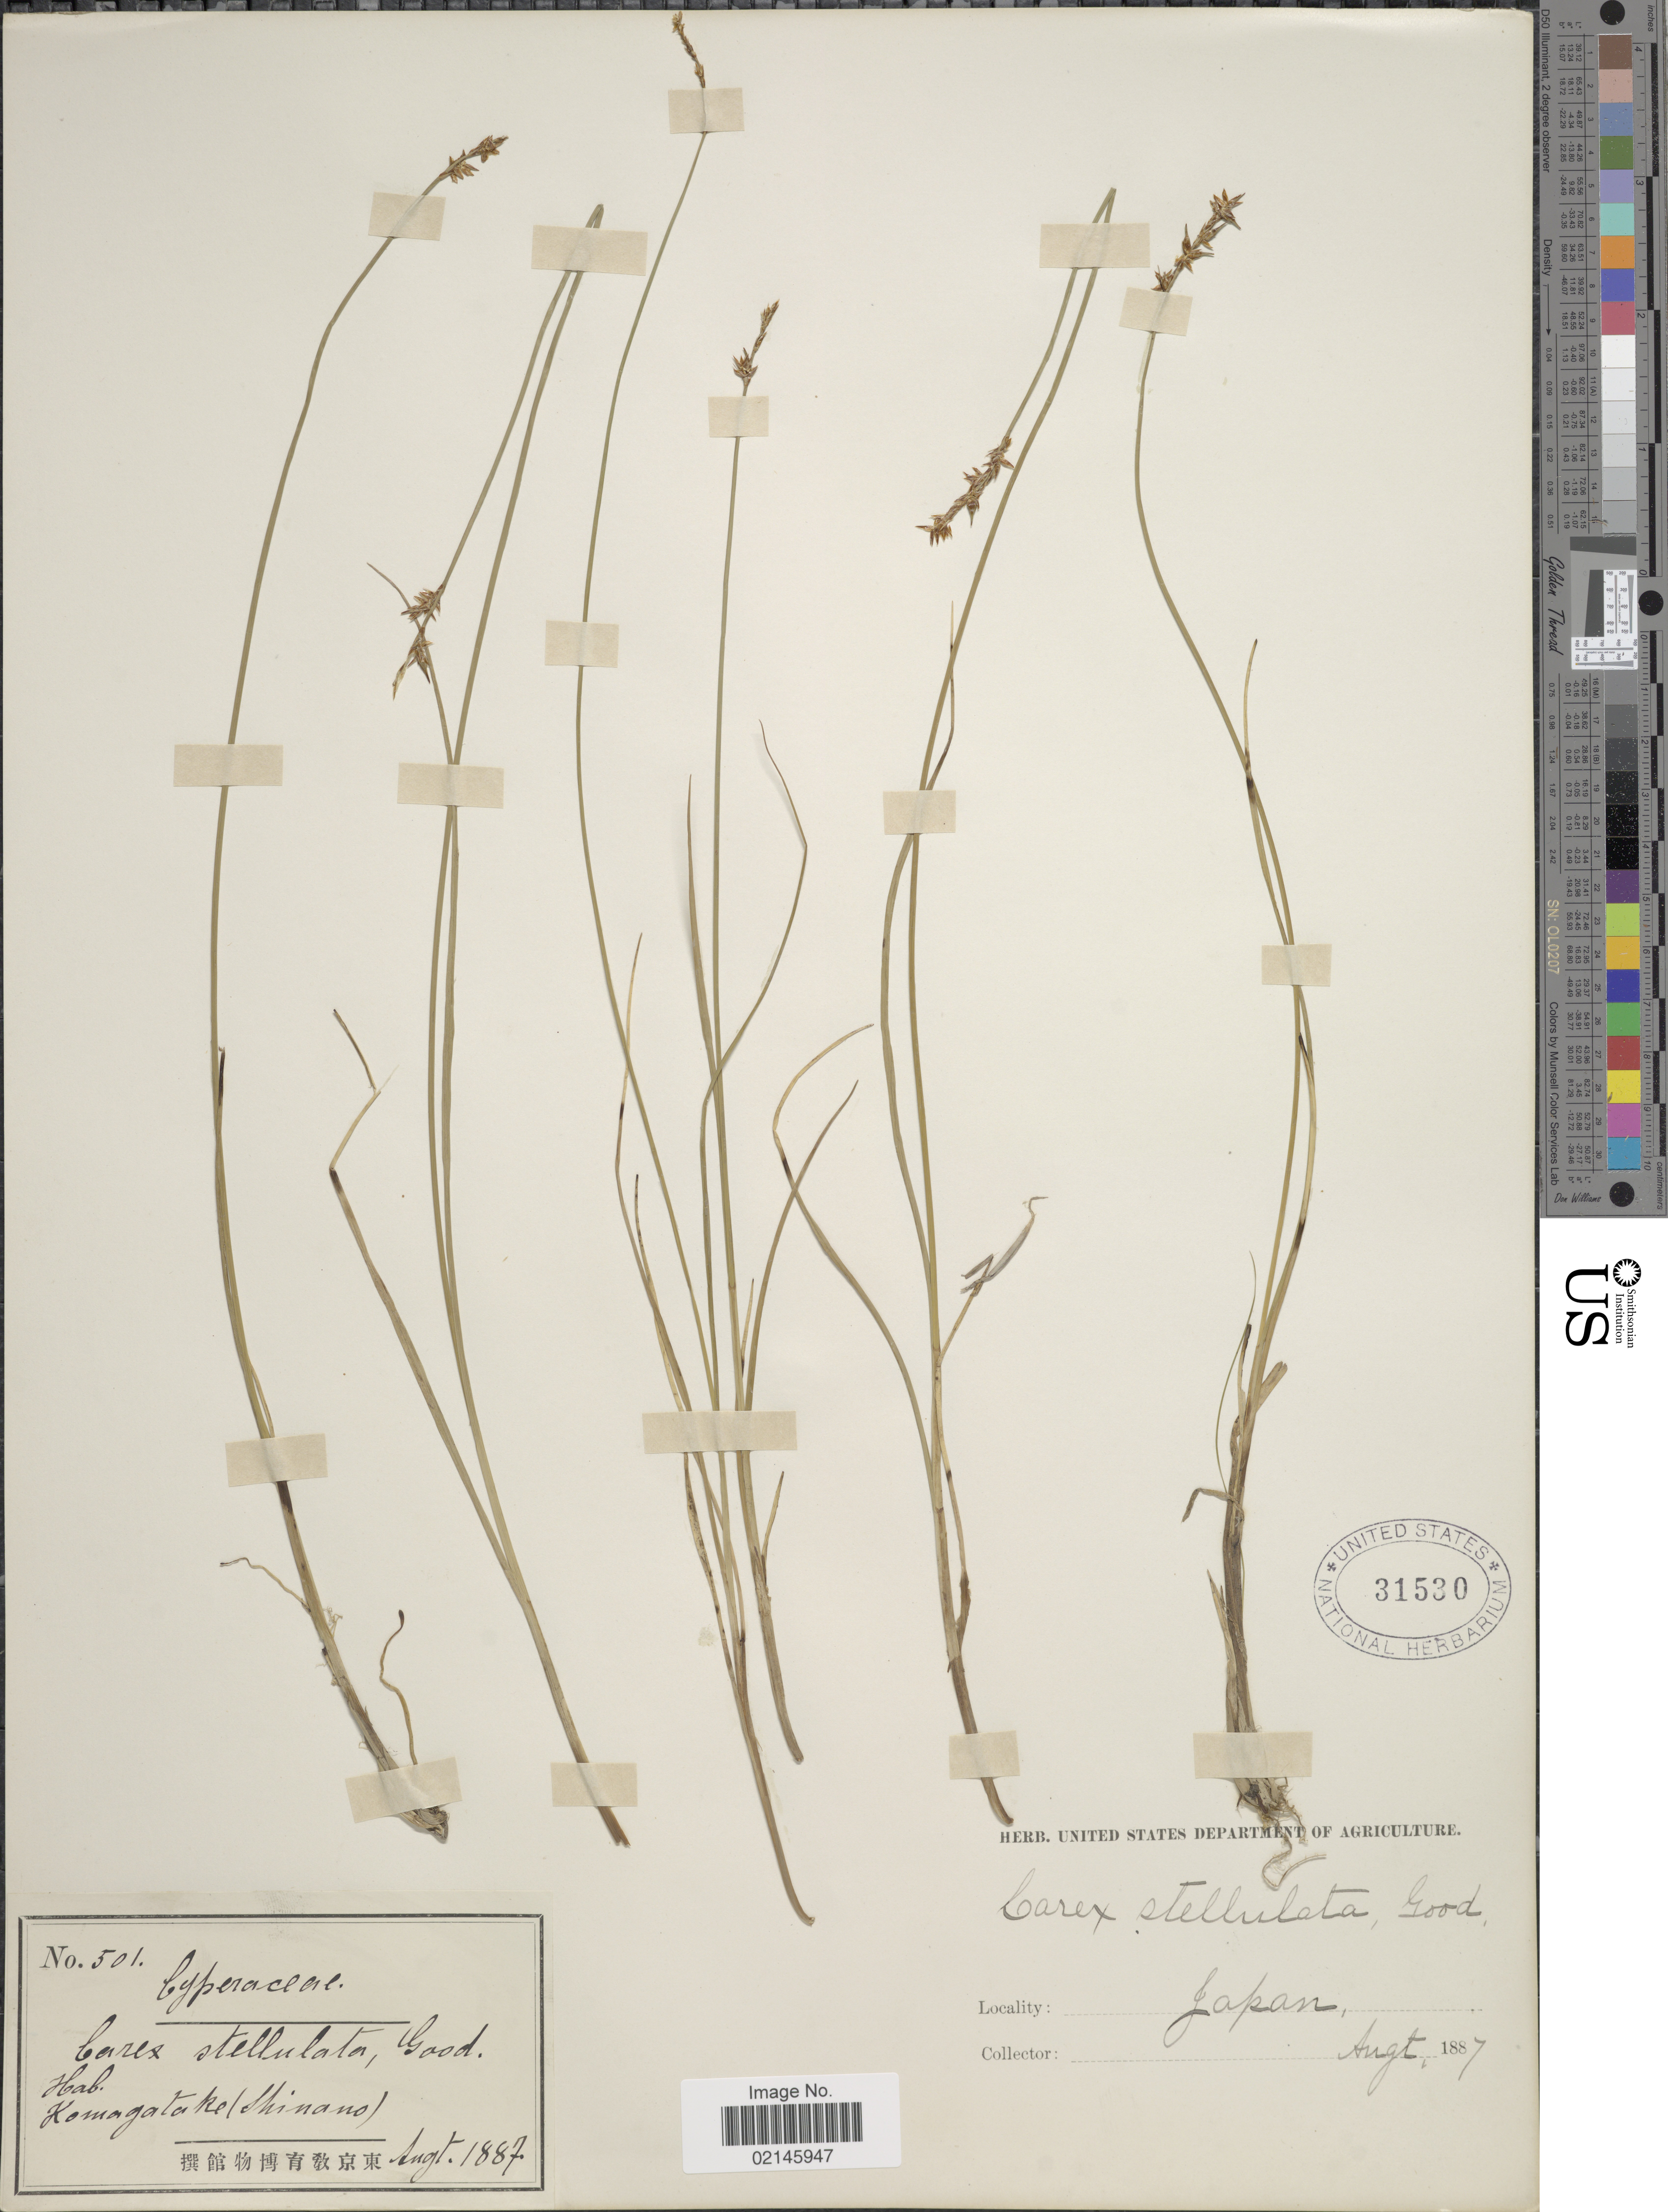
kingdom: Plantae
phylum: Tracheophyta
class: Liliopsida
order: Poales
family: Cyperaceae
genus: Carex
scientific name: Carex echinata subsp. echinata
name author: Murray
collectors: Facchini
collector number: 501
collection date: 1887-08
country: Japan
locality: Komagatake (Shinano)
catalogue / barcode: US 31530